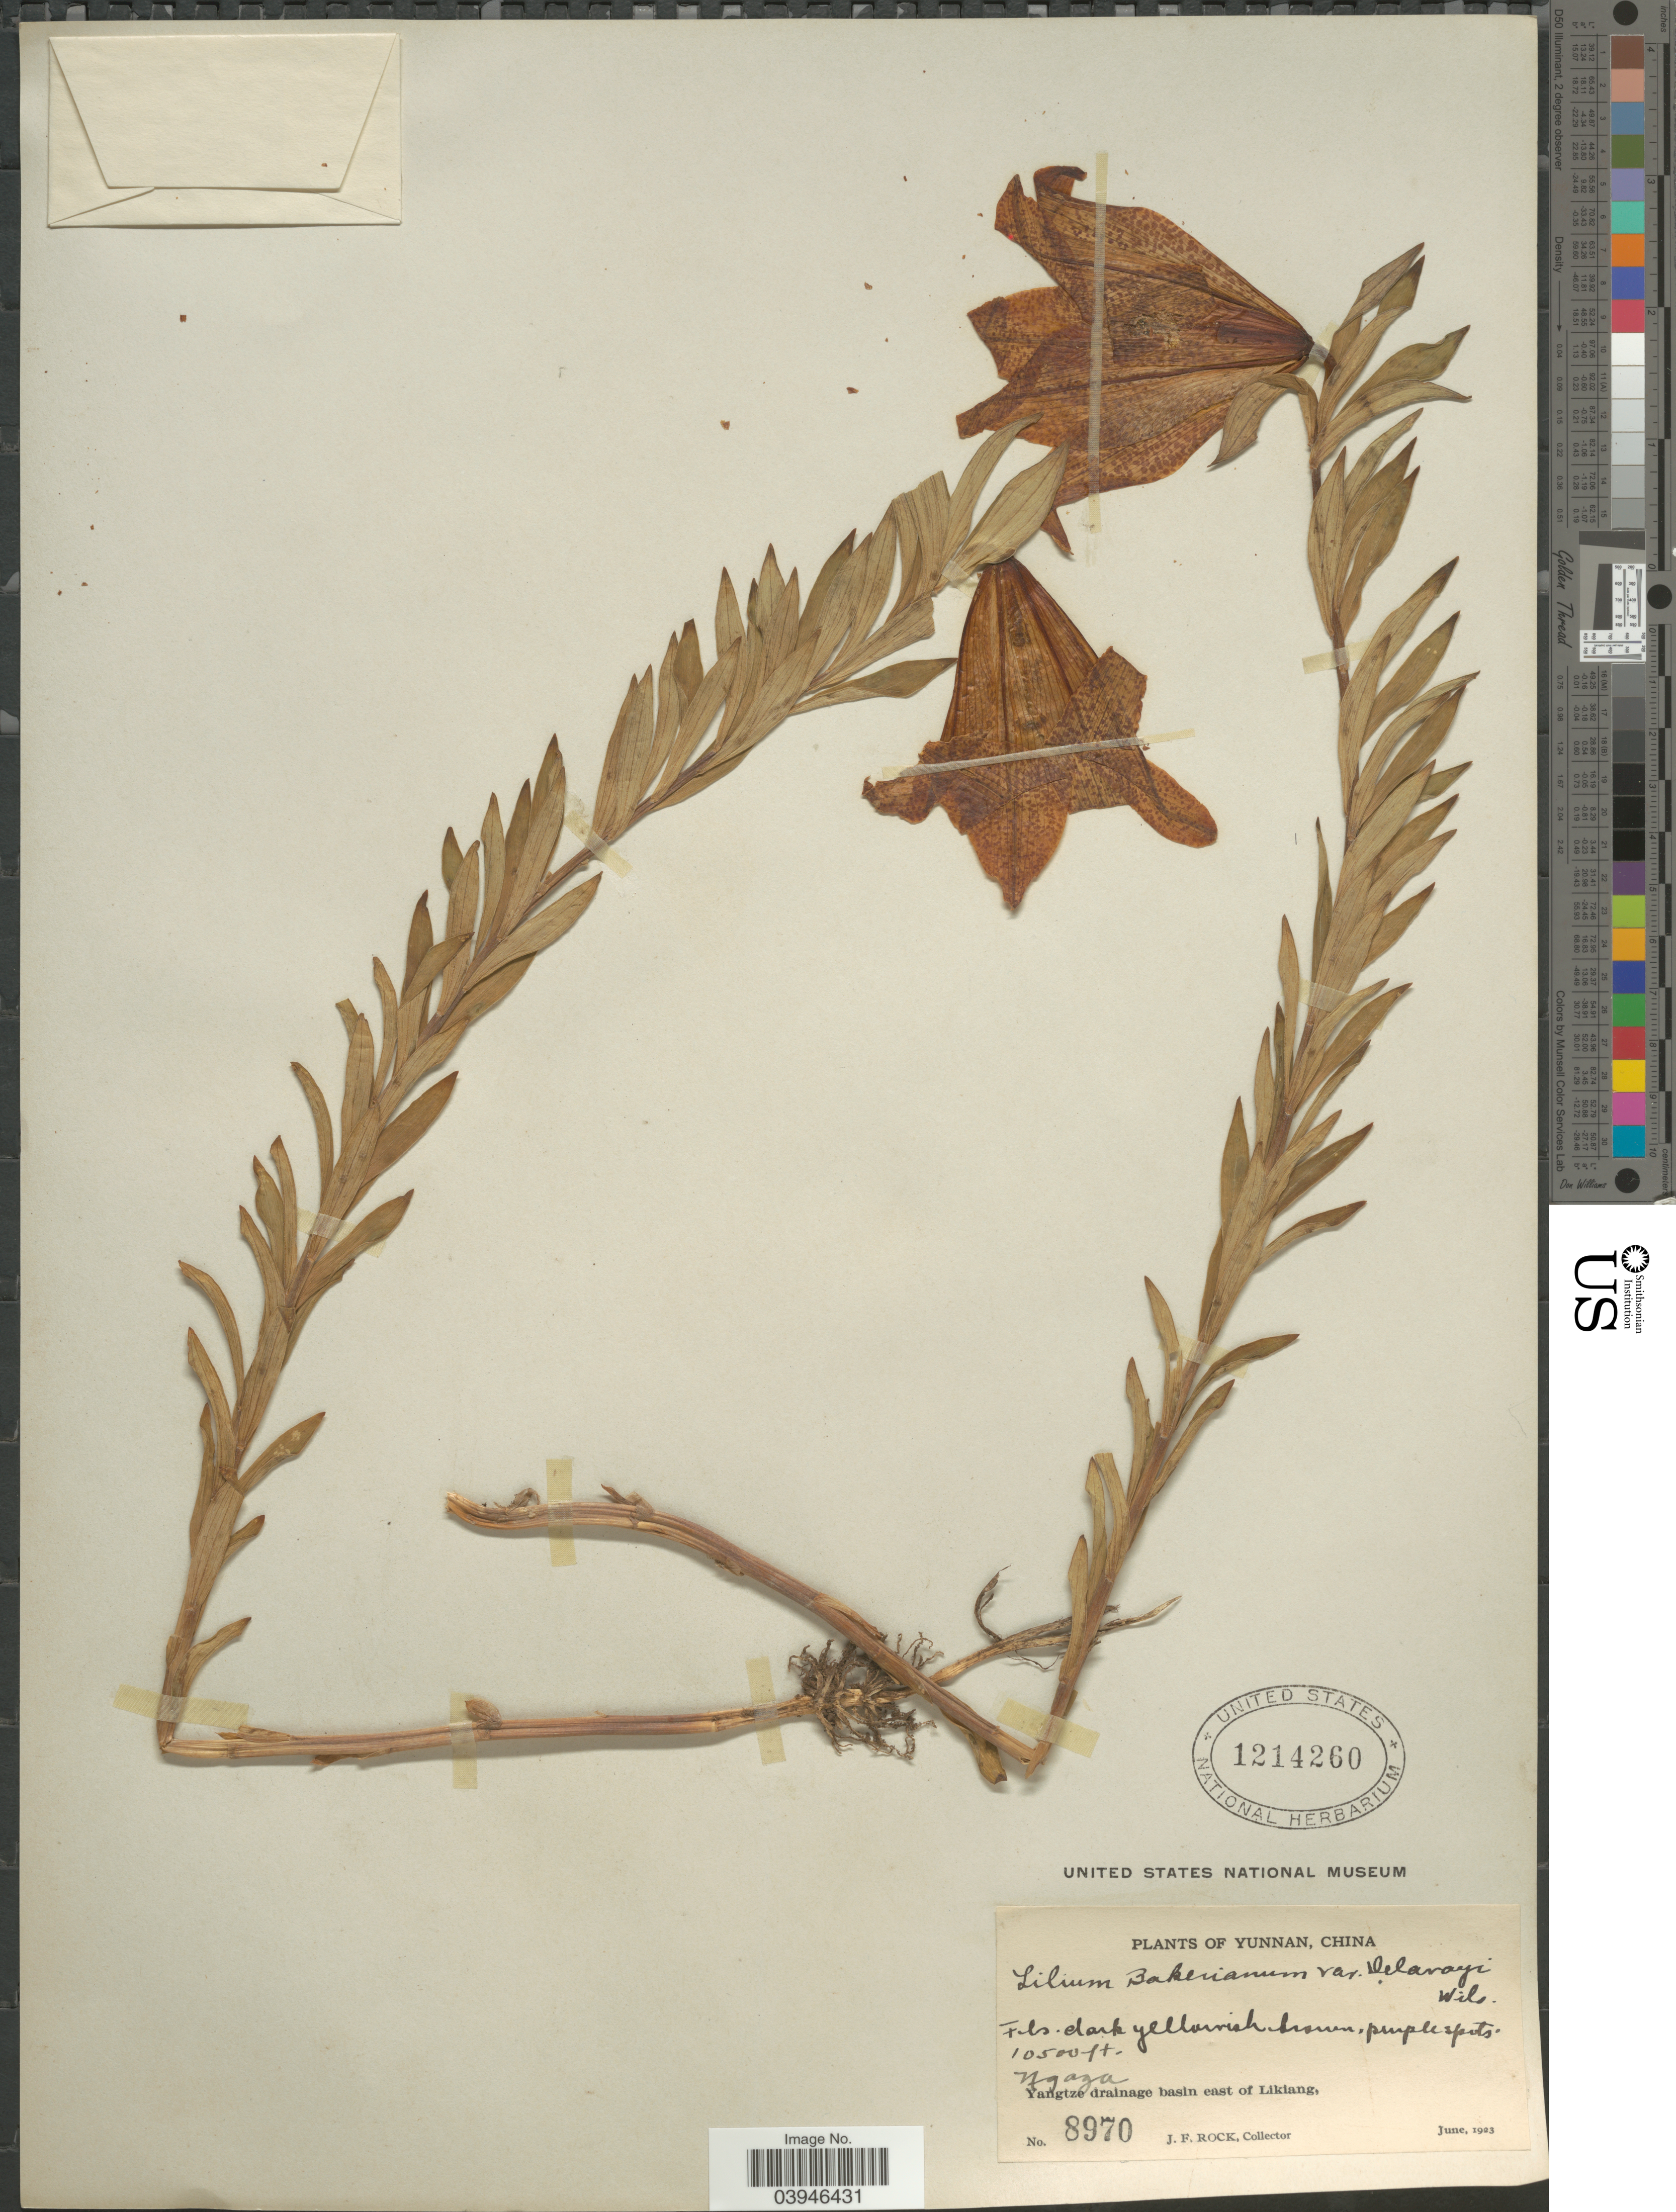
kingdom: Plantae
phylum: Tracheophyta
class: Liliopsida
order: Liliales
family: Liliaceae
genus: Lilium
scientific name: Lilium bakerianum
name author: Collett & Hemsl.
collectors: J. Rock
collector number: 8970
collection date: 1923-06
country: China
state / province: Yunnan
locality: Ngaza [interpreted]. Yangtze drainage basin east of Likiang.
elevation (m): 3200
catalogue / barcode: US 1214260